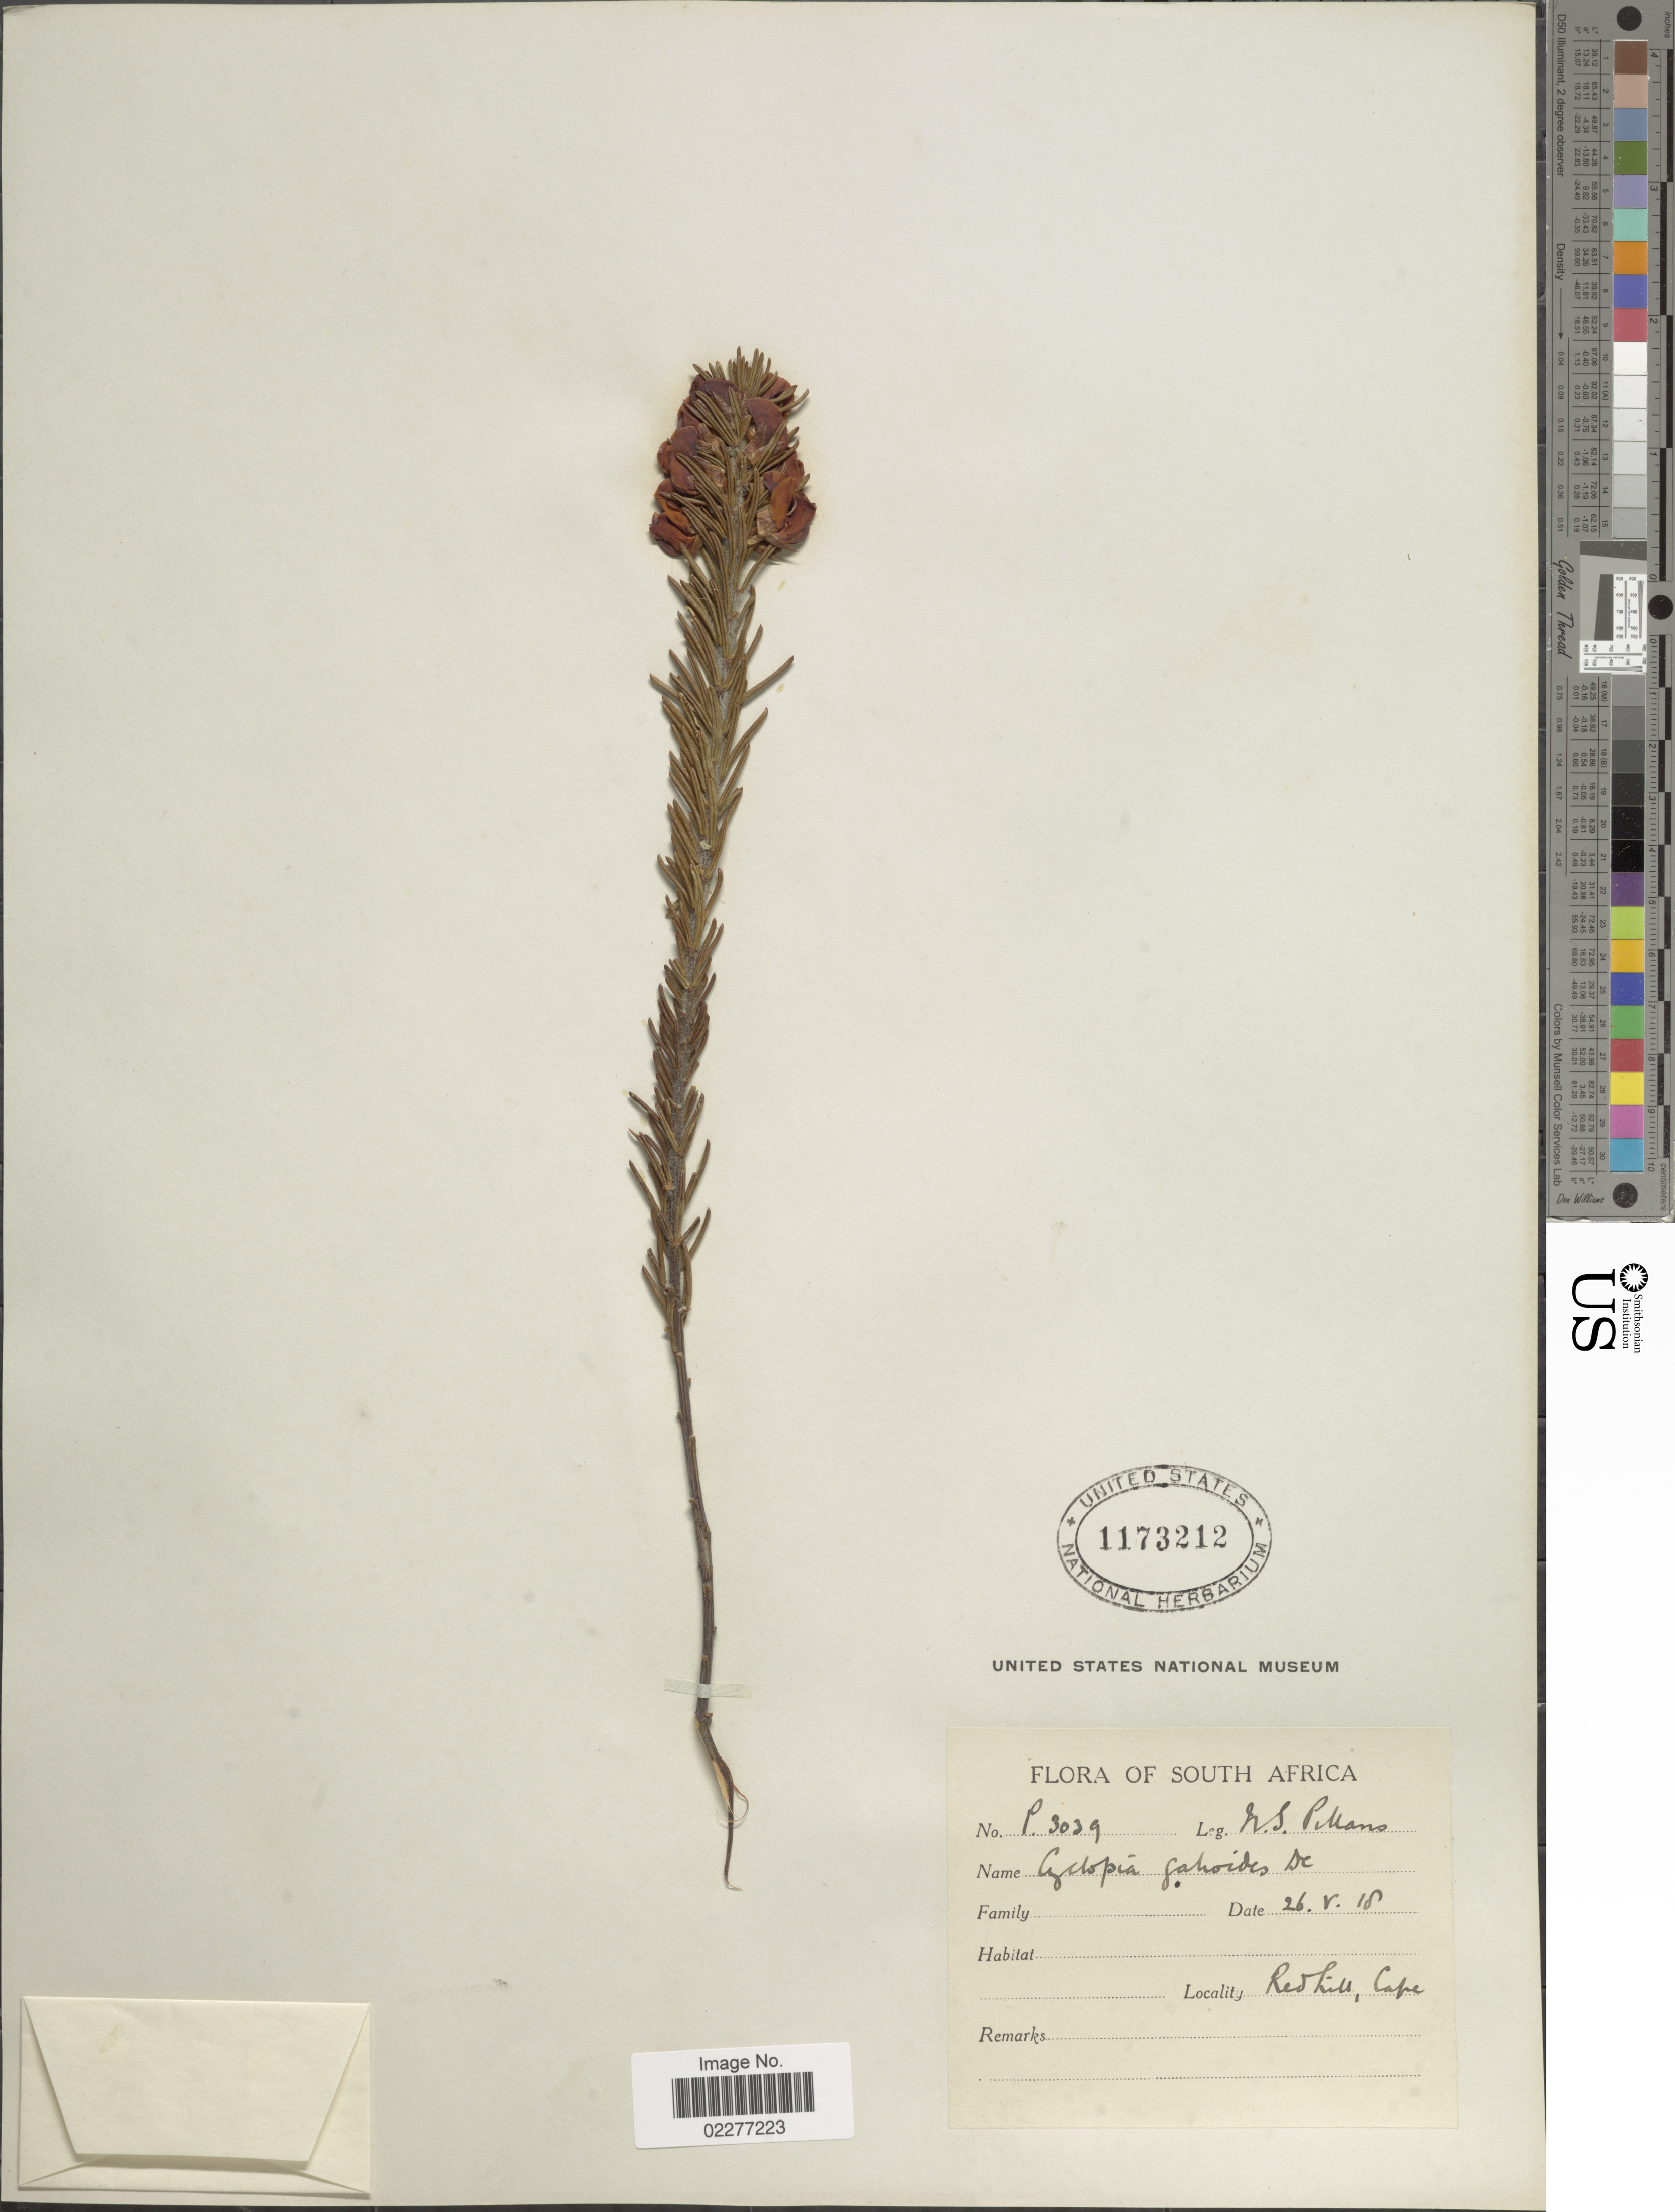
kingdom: Plantae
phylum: Tracheophyta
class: Magnoliopsida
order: Fabales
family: Fabaceae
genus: Cyclopia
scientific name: Cyclopia galioides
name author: DC.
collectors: N. S. Pillans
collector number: P. 3039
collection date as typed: Transcribed d/m/y: 26/5/18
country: South Africa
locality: Red hill, Cape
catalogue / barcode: US 1173212